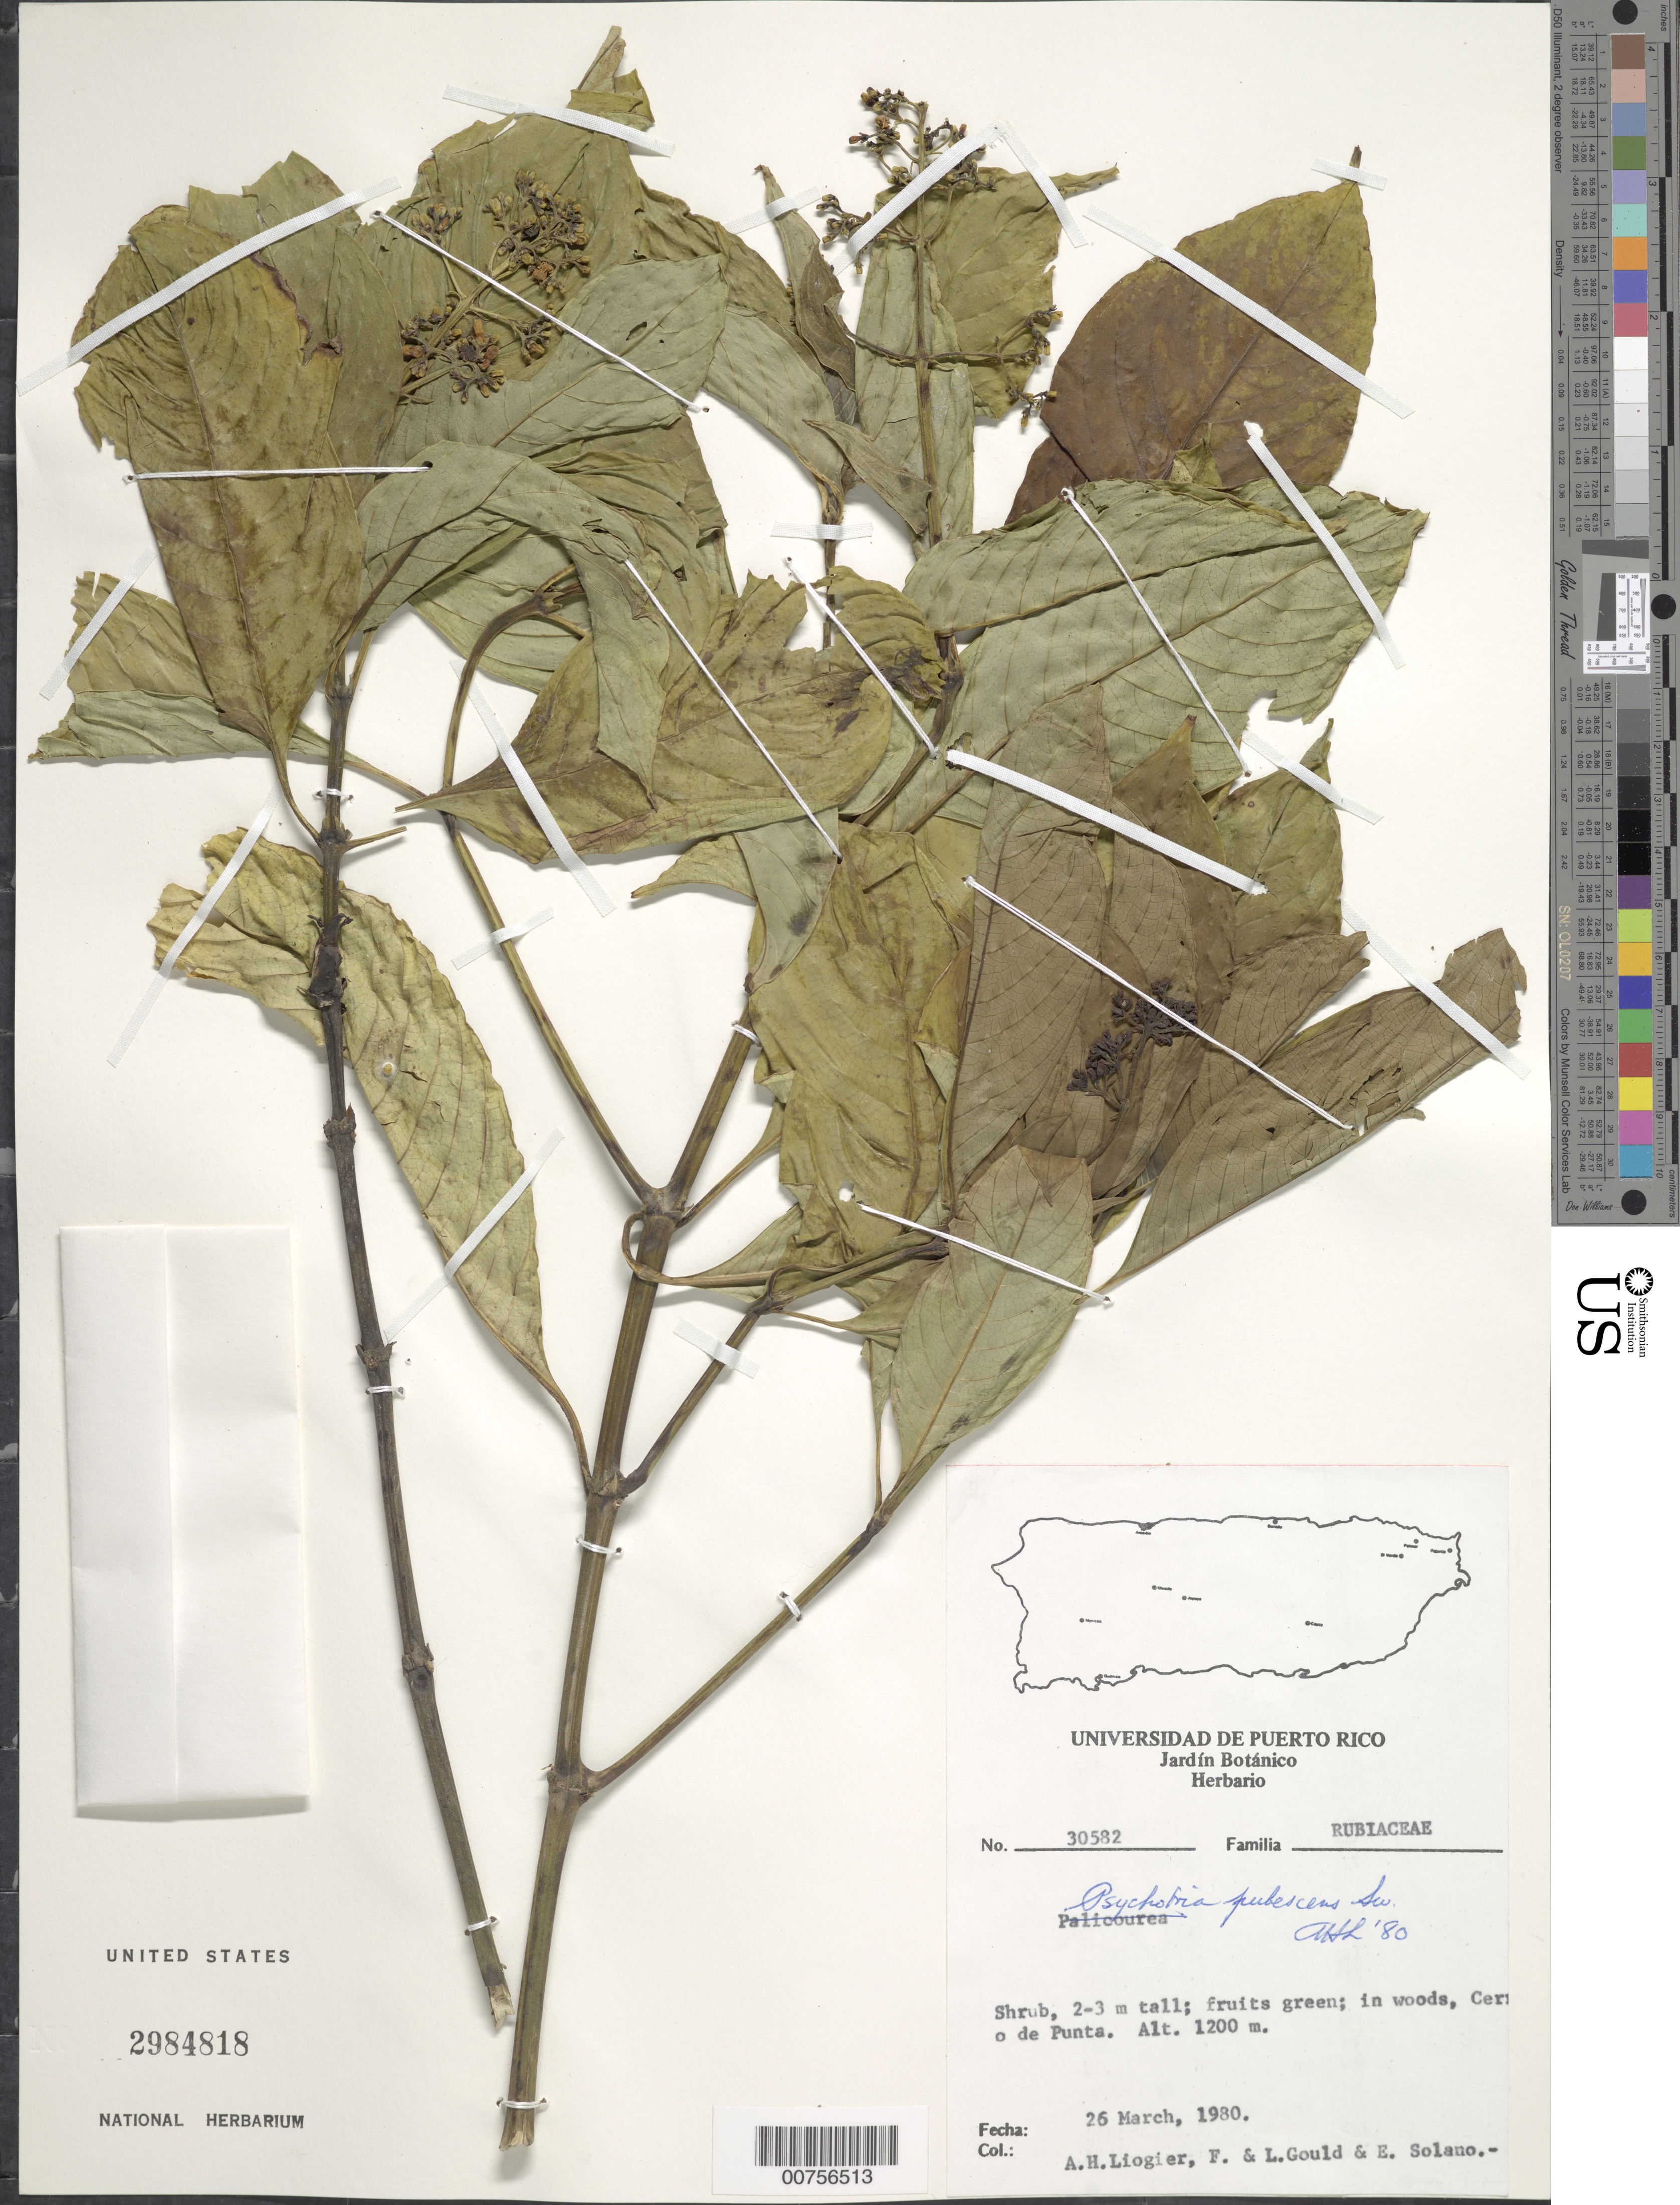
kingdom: Plantae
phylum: Tracheophyta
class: Magnoliopsida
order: Gentianales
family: Rubiaceae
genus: Psychotria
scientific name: Psychotria pubescens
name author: Sw.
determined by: Liogier, Alain H.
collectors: A. H. Liogier, F. Gould, L. Gould & E. Solano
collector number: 30582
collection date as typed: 26 Mar 1980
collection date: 1980-03-26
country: Puerto Rico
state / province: Jayuya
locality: Cerro de Punta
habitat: In woods.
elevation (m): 1200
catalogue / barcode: US 2984818